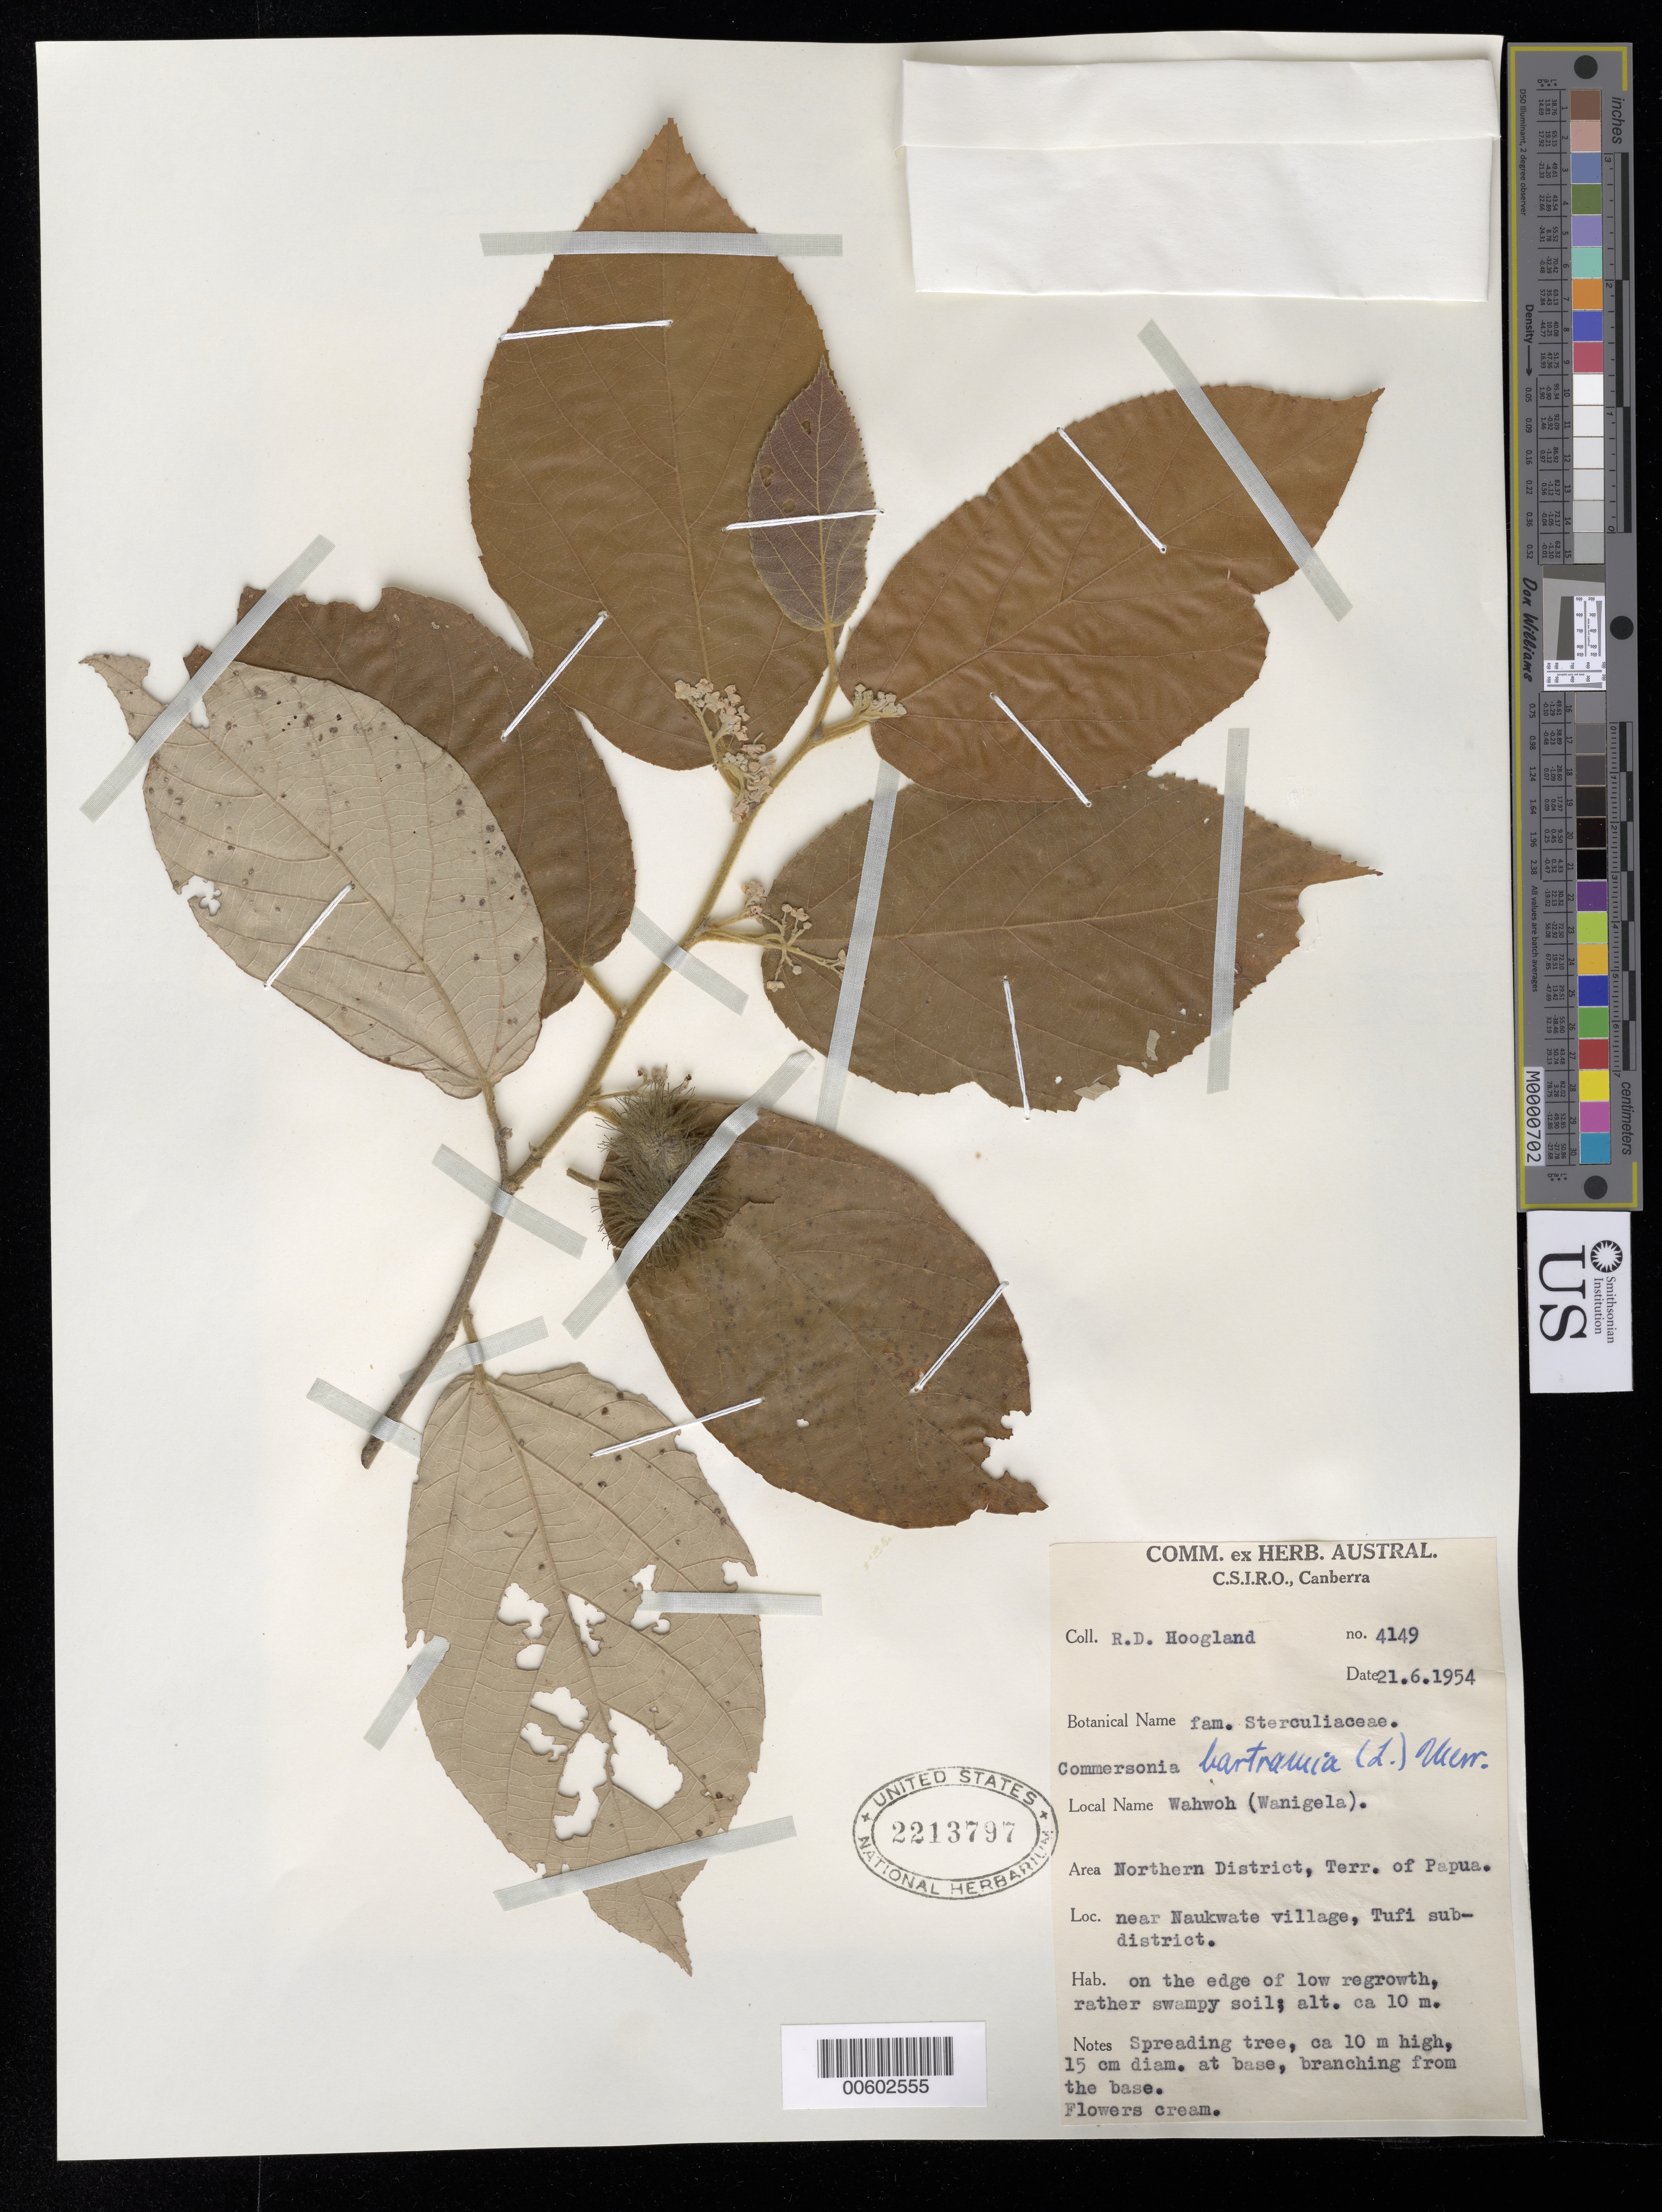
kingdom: Plantae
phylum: Tracheophyta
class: Magnoliopsida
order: Malvales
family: Malvaceae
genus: Commersonia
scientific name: Commersonia bartramia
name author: (L.) Merr.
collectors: R. D. Hoogland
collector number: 4149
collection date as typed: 21 Jun 1954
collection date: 1954-06-21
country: Papua New Guinea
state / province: Northern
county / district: Tufi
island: New Guinea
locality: Terr. of Papua. Near Naukwate village, Tufi subdistrict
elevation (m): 10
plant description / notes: Common name: Wahwoh; US, A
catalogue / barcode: US 2213797